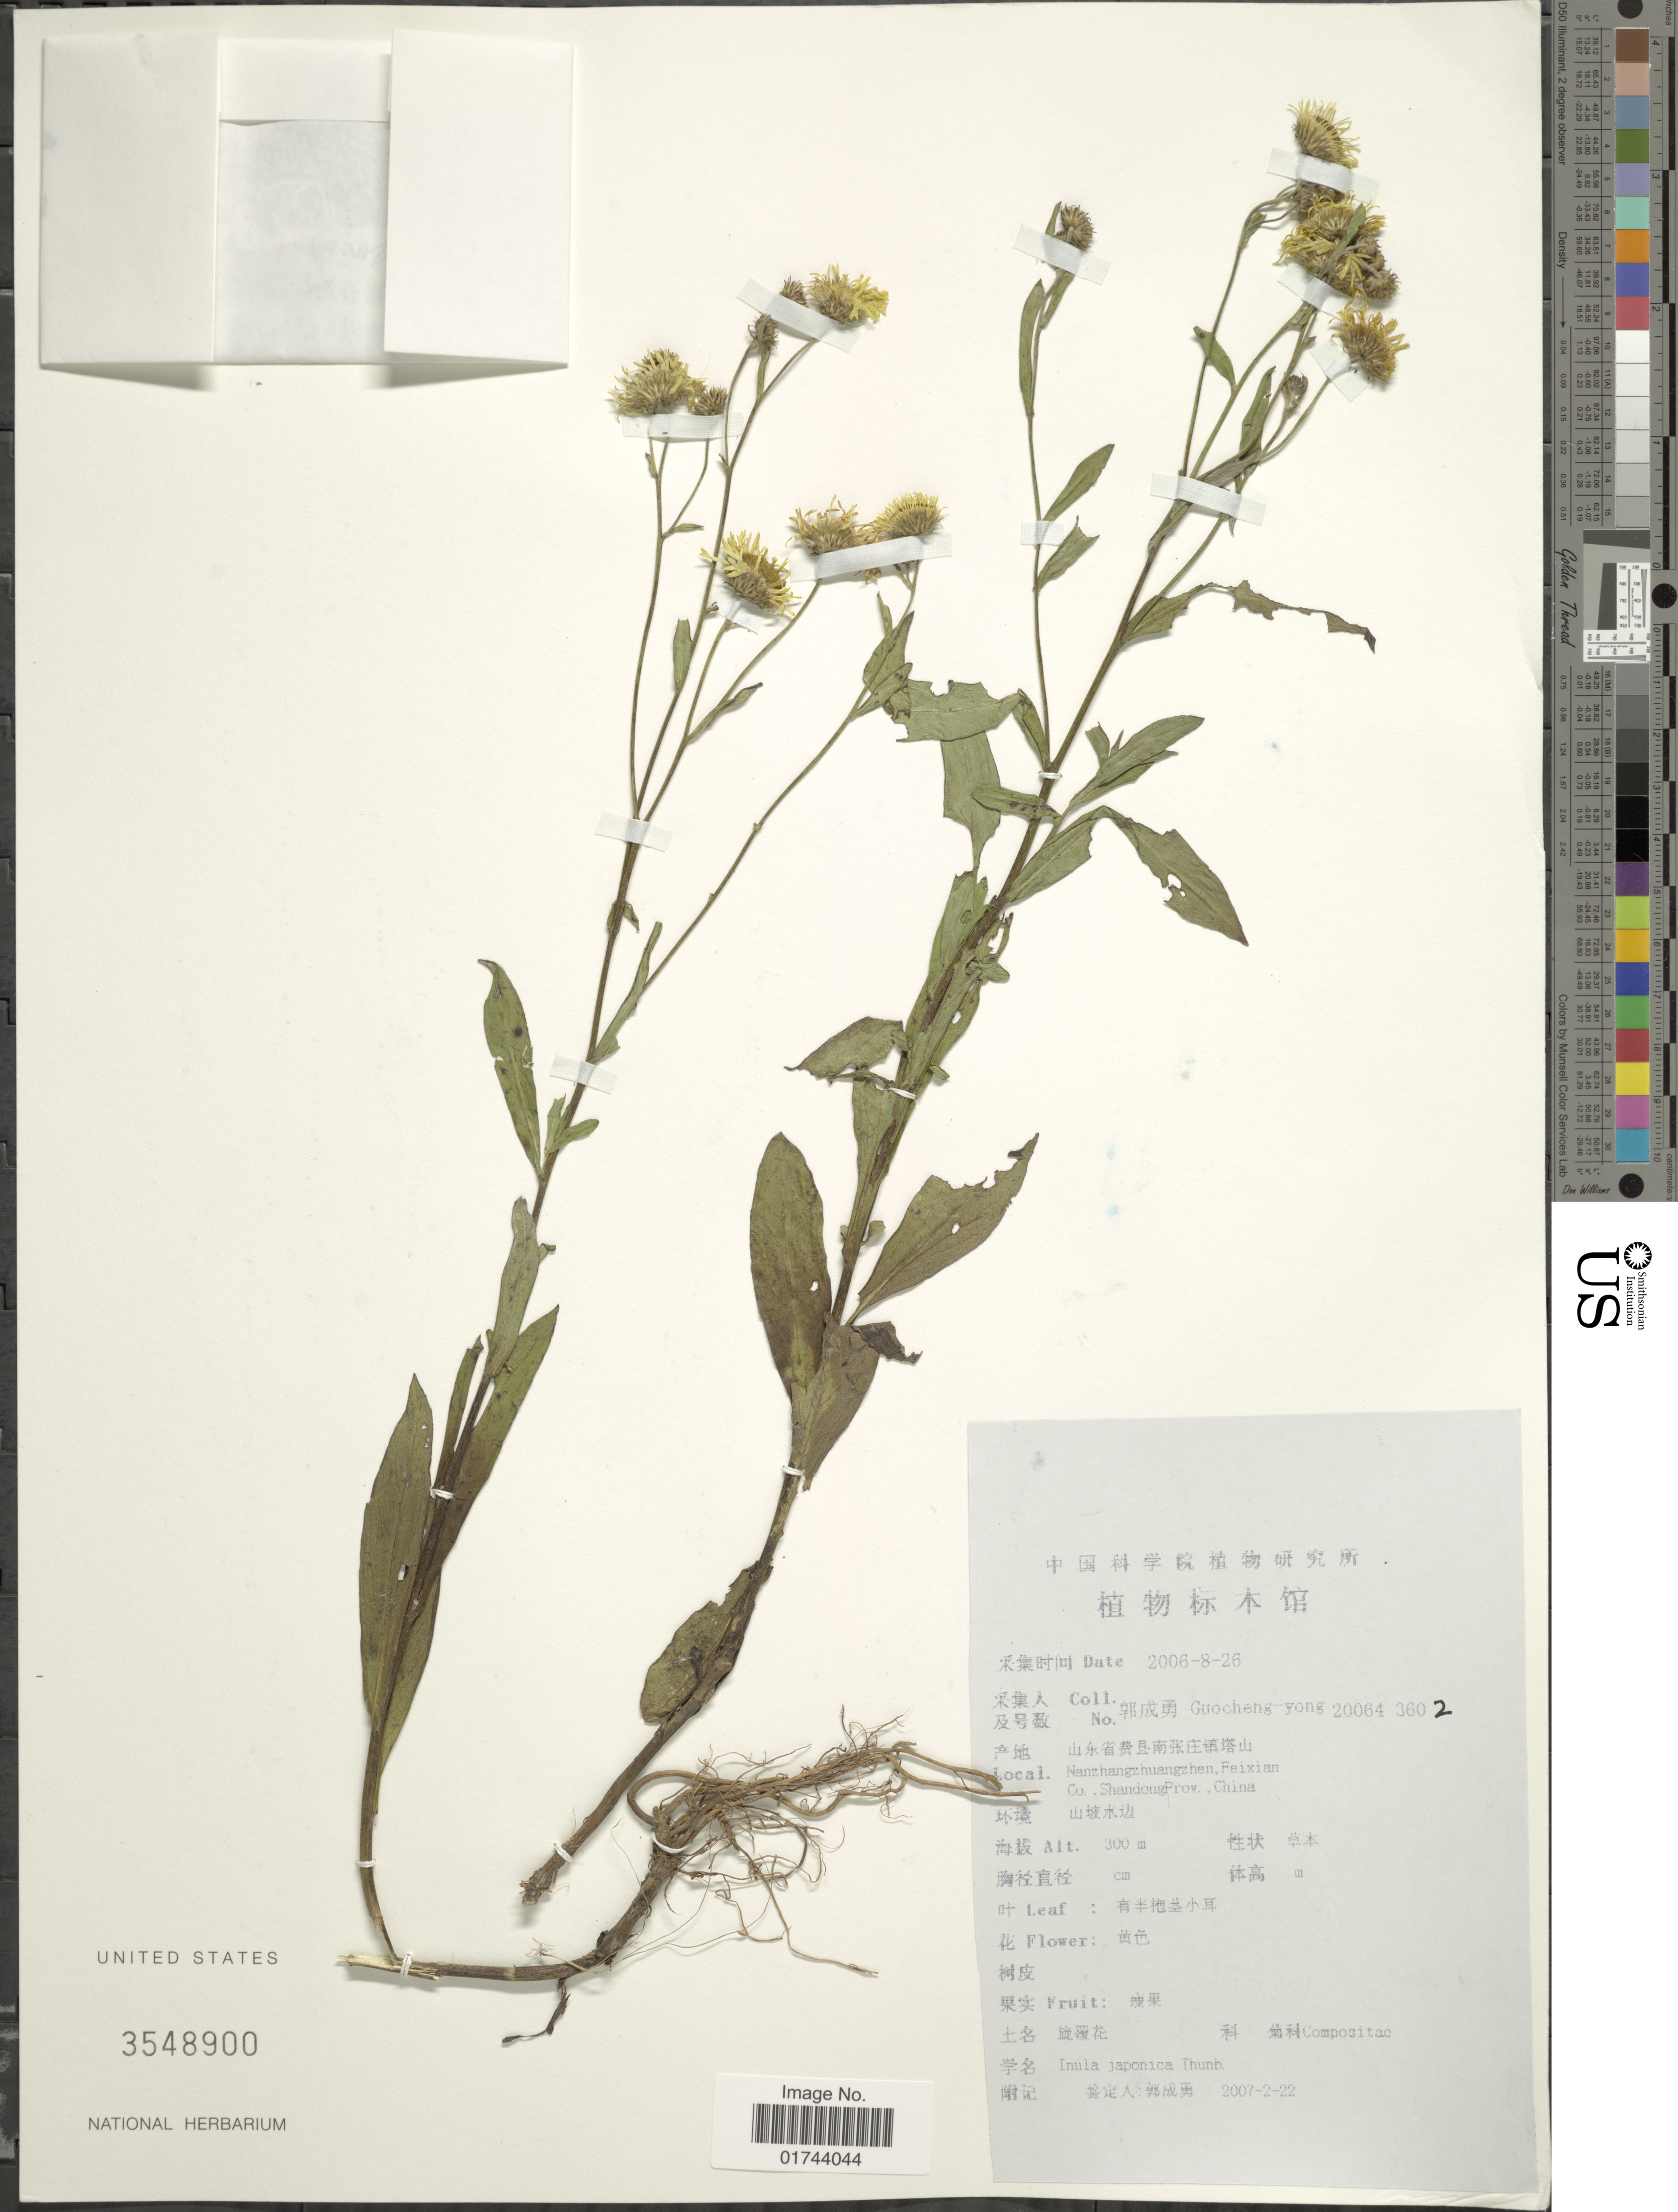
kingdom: Plantae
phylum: Tracheophyta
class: Magnoliopsida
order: Asterales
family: Asteraceae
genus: Inula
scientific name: Inula japonica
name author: Thunb.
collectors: Guo cheng-yong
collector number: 20064/3602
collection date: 2006-08-26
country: China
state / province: Shandong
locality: Nanzhangzhuangzhen, Feixian Co.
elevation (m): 300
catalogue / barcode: US 3548900